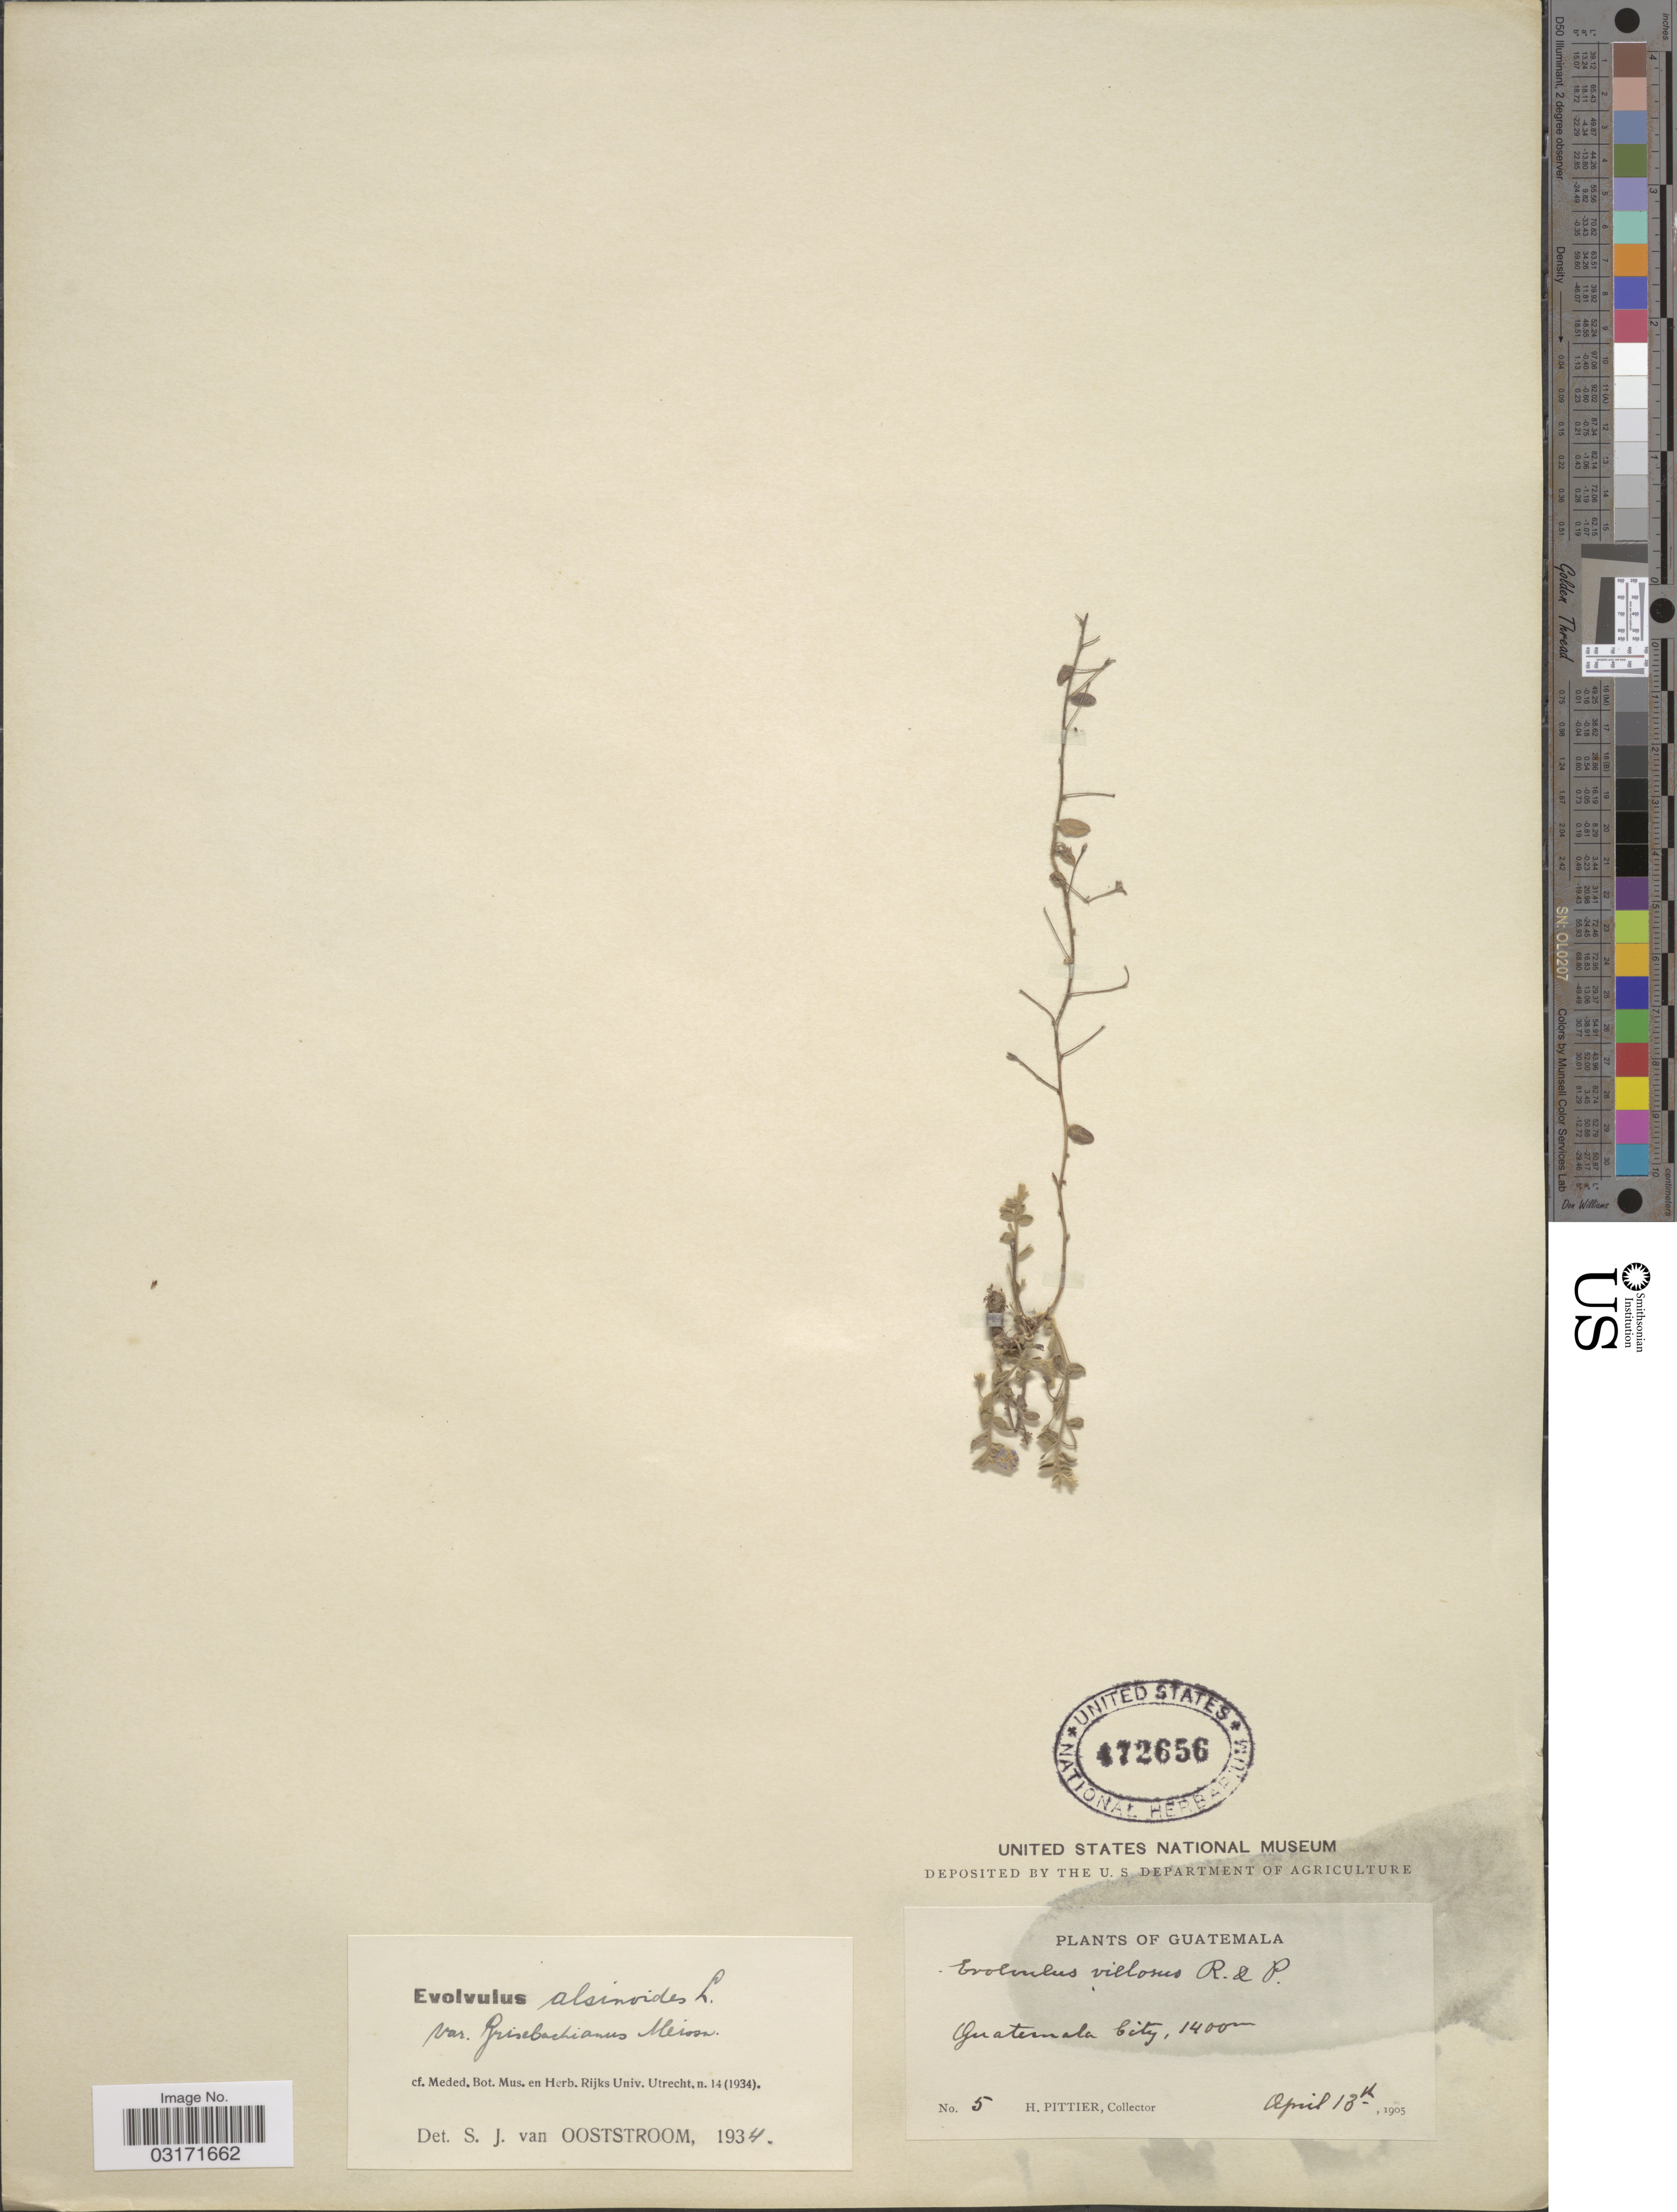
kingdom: Plantae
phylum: Tracheophyta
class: Magnoliopsida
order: Solanales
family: Convolvulaceae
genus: Evolvulus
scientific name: Evolvulus alsinoides var. grisebachianus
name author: Meisn.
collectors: H. F. Pittier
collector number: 5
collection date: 1905-04-13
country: Guatemala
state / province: Guatemala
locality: Guatemala City.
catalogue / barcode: US 472656